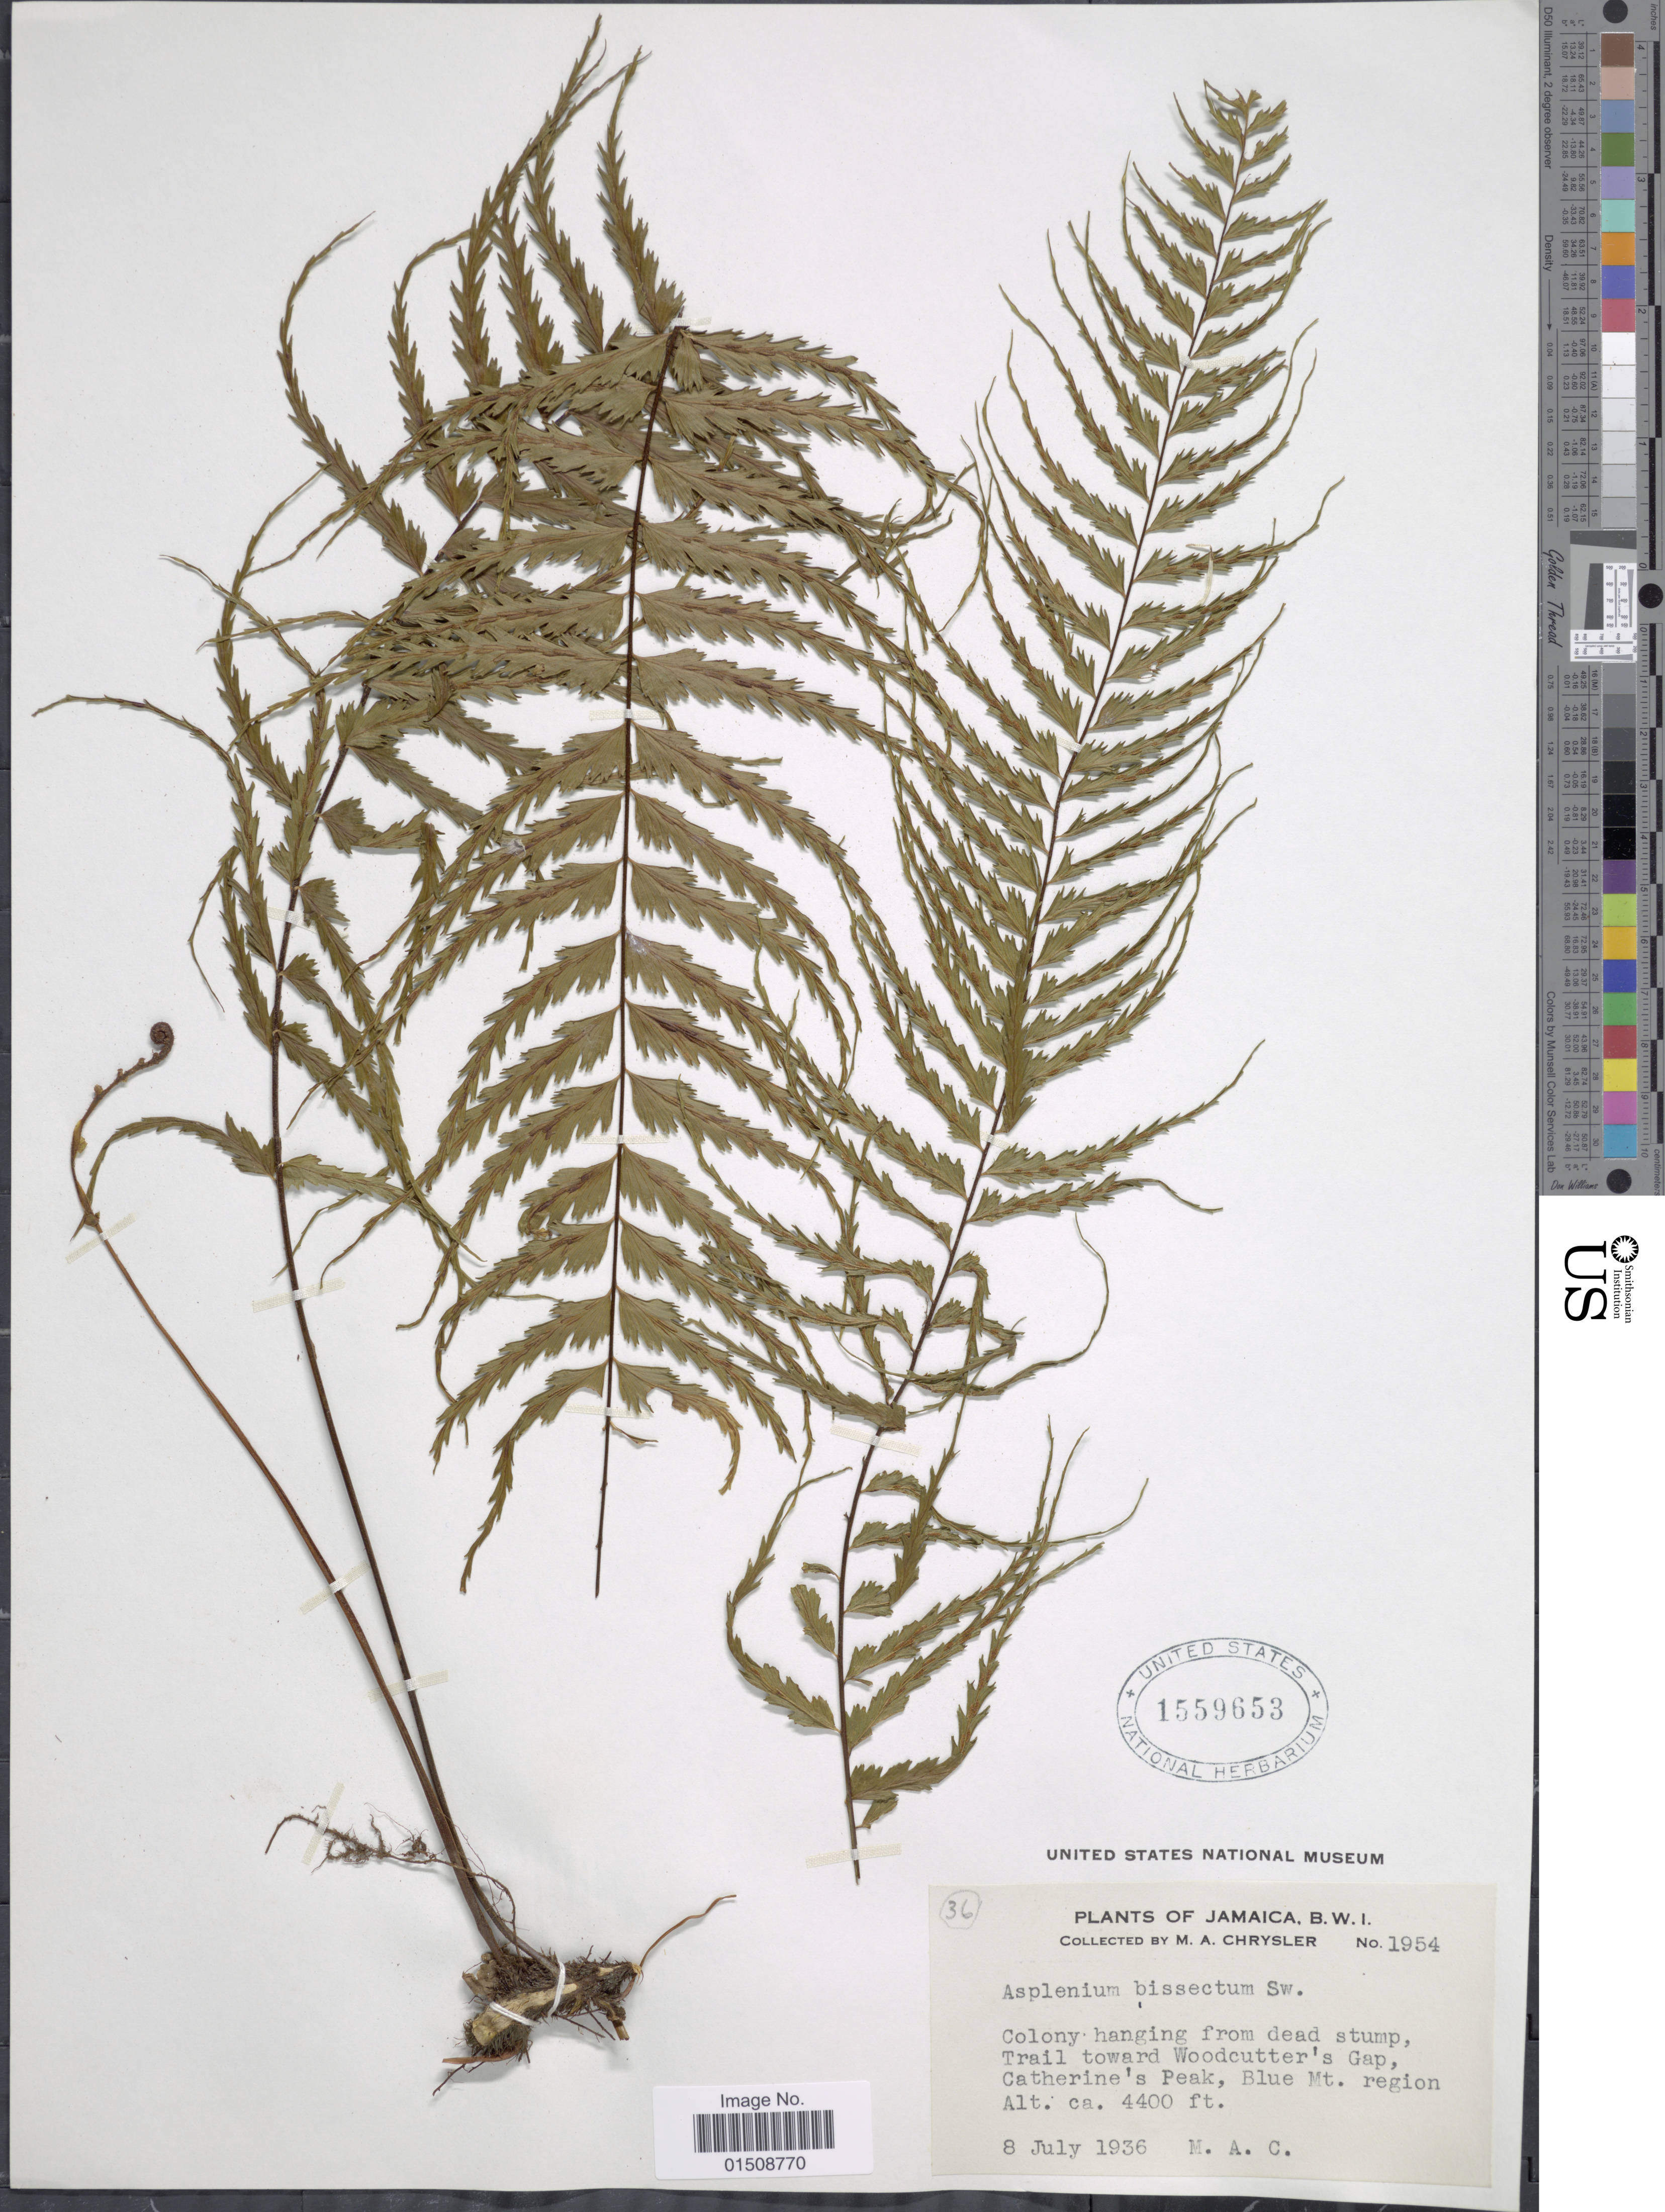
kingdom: Plantae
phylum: Tracheophyta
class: Polypodiopsida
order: Polypodiales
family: Aspleniaceae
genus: Asplenium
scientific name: Asplenium dissectum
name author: Brack. in Wilkes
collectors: M. A. Chrysler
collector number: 1954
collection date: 1936-07-08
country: Jamaica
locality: B.W.I. Trail toward Woodcutter's Gap, Catherine's Peak, Blue Mt. region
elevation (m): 1341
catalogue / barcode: US 1559653